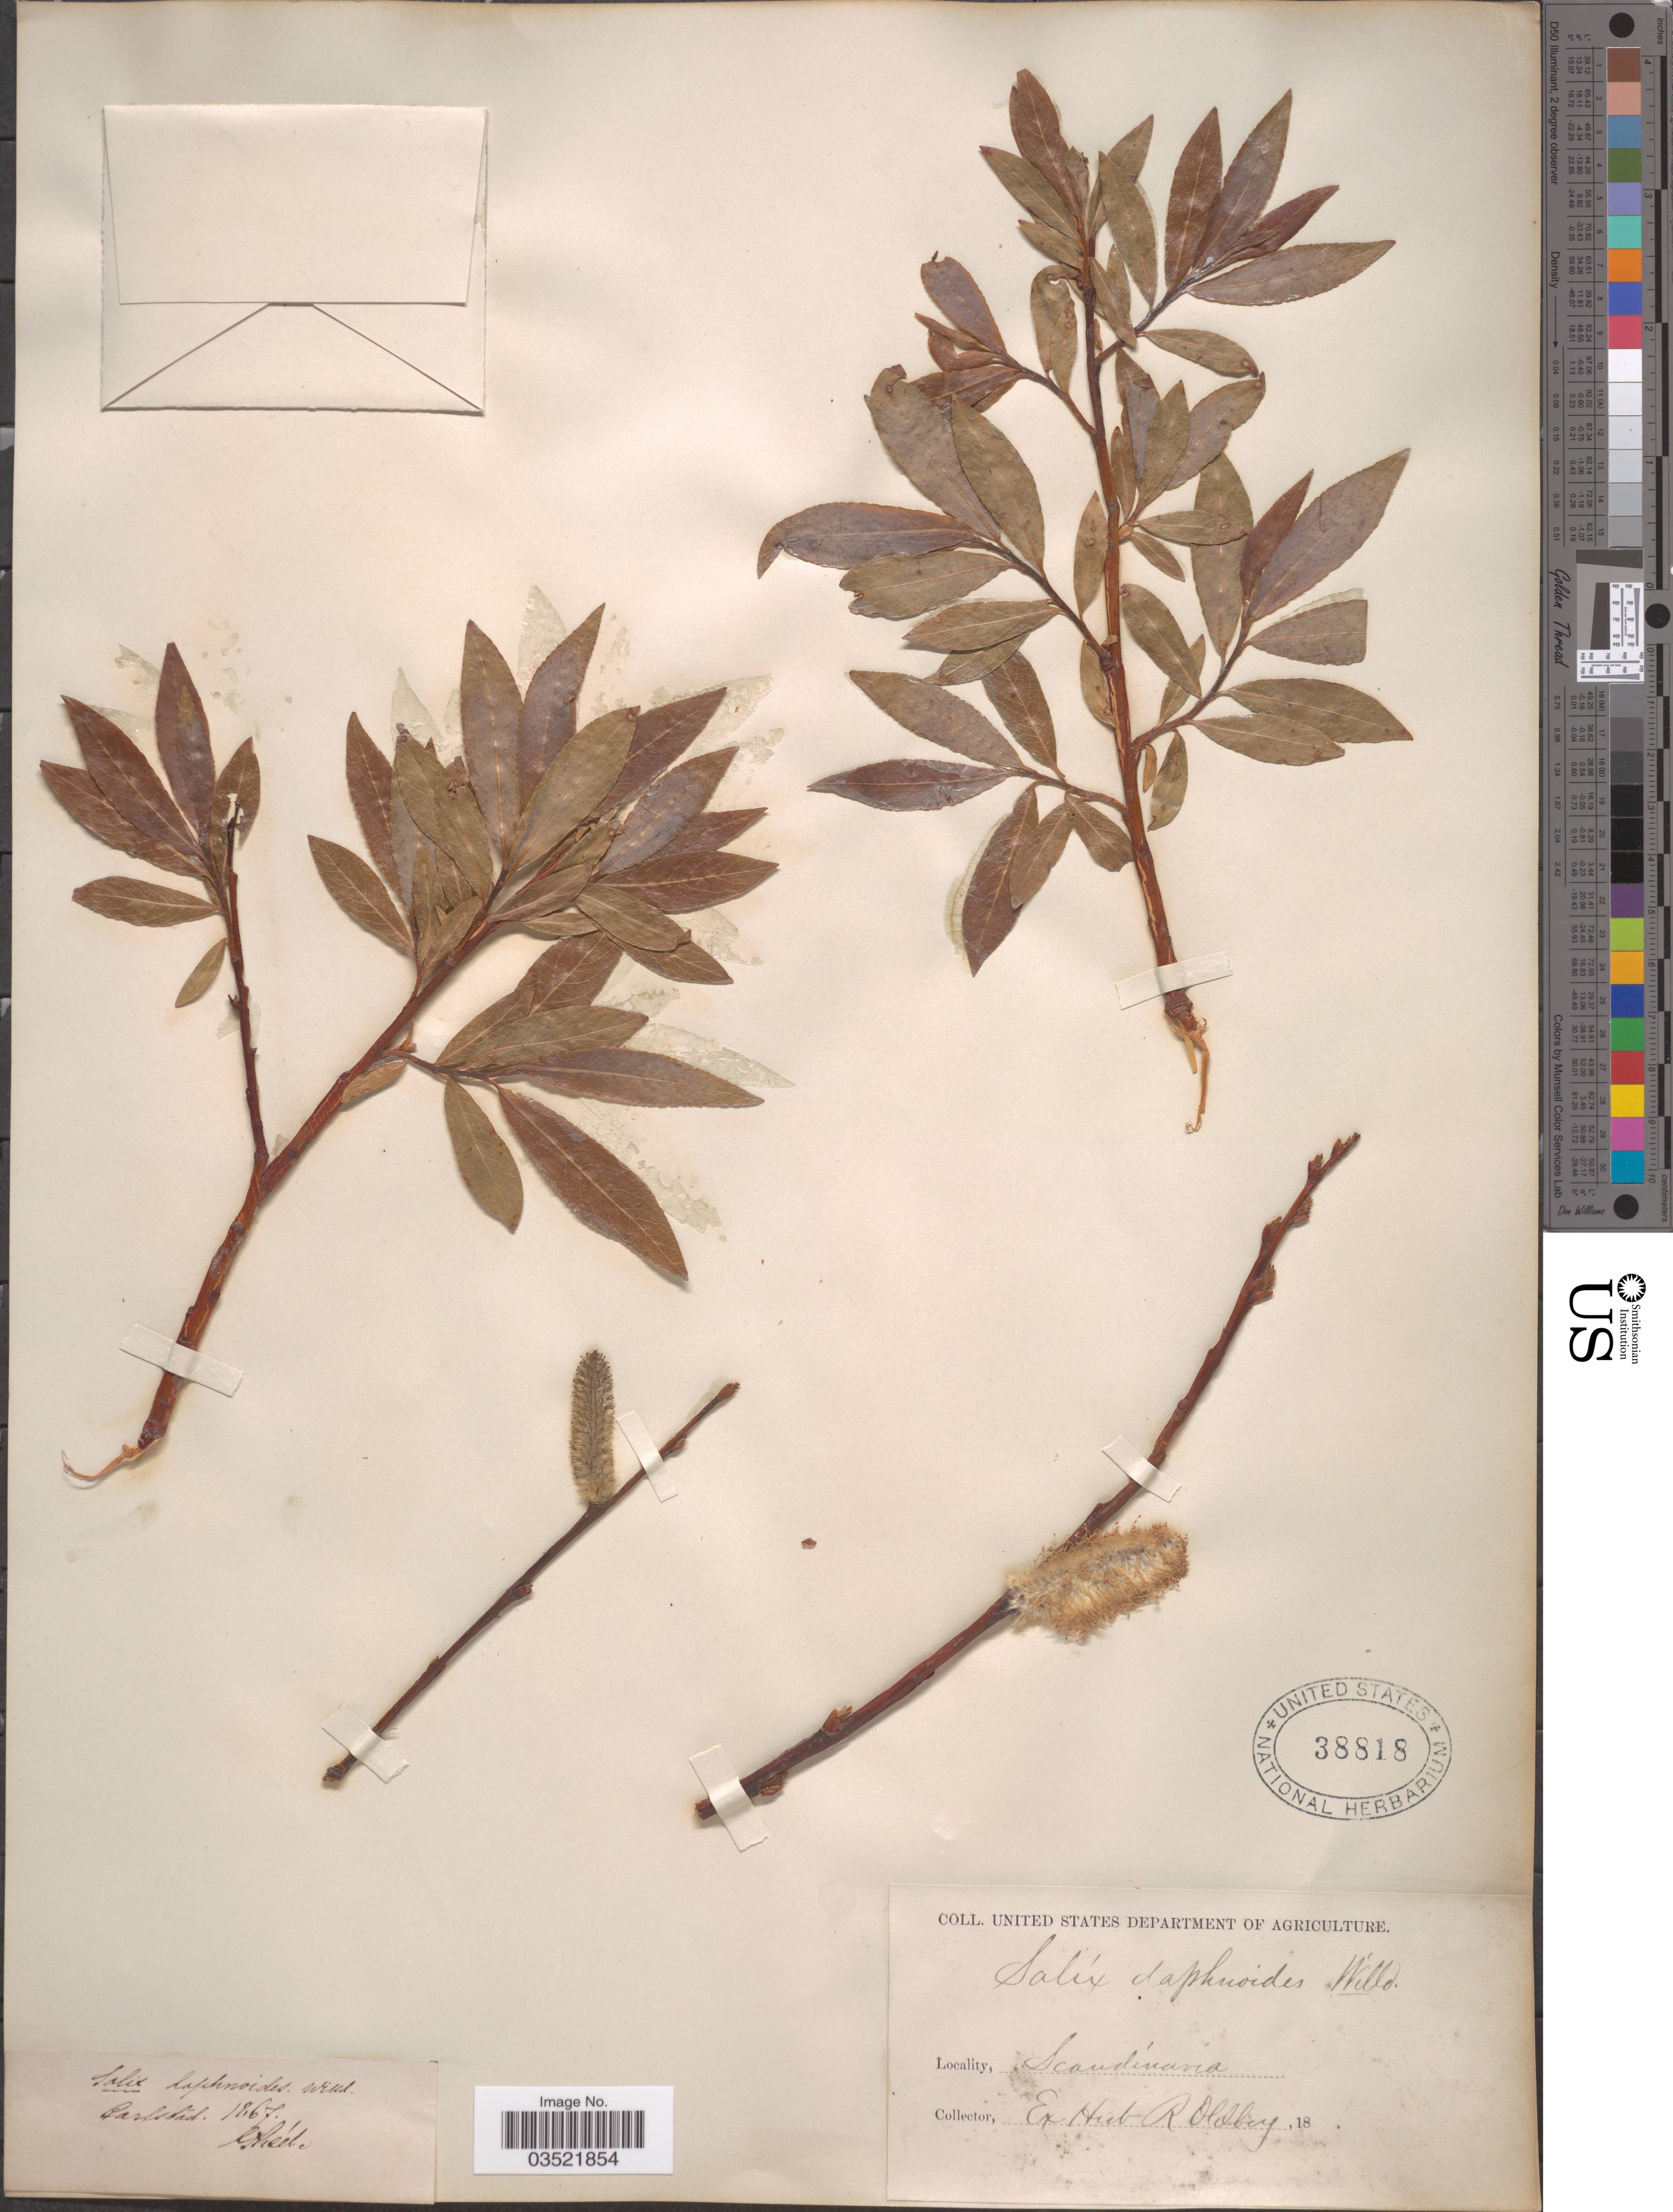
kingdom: Plantae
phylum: Tracheophyta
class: Magnoliopsida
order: Malpighiales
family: Salicaceae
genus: Salix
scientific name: Salix daphnoides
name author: Vill.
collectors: G. Reed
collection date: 1867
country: Denmark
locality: Carlstad. Scandinavia.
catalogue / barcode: US 38818